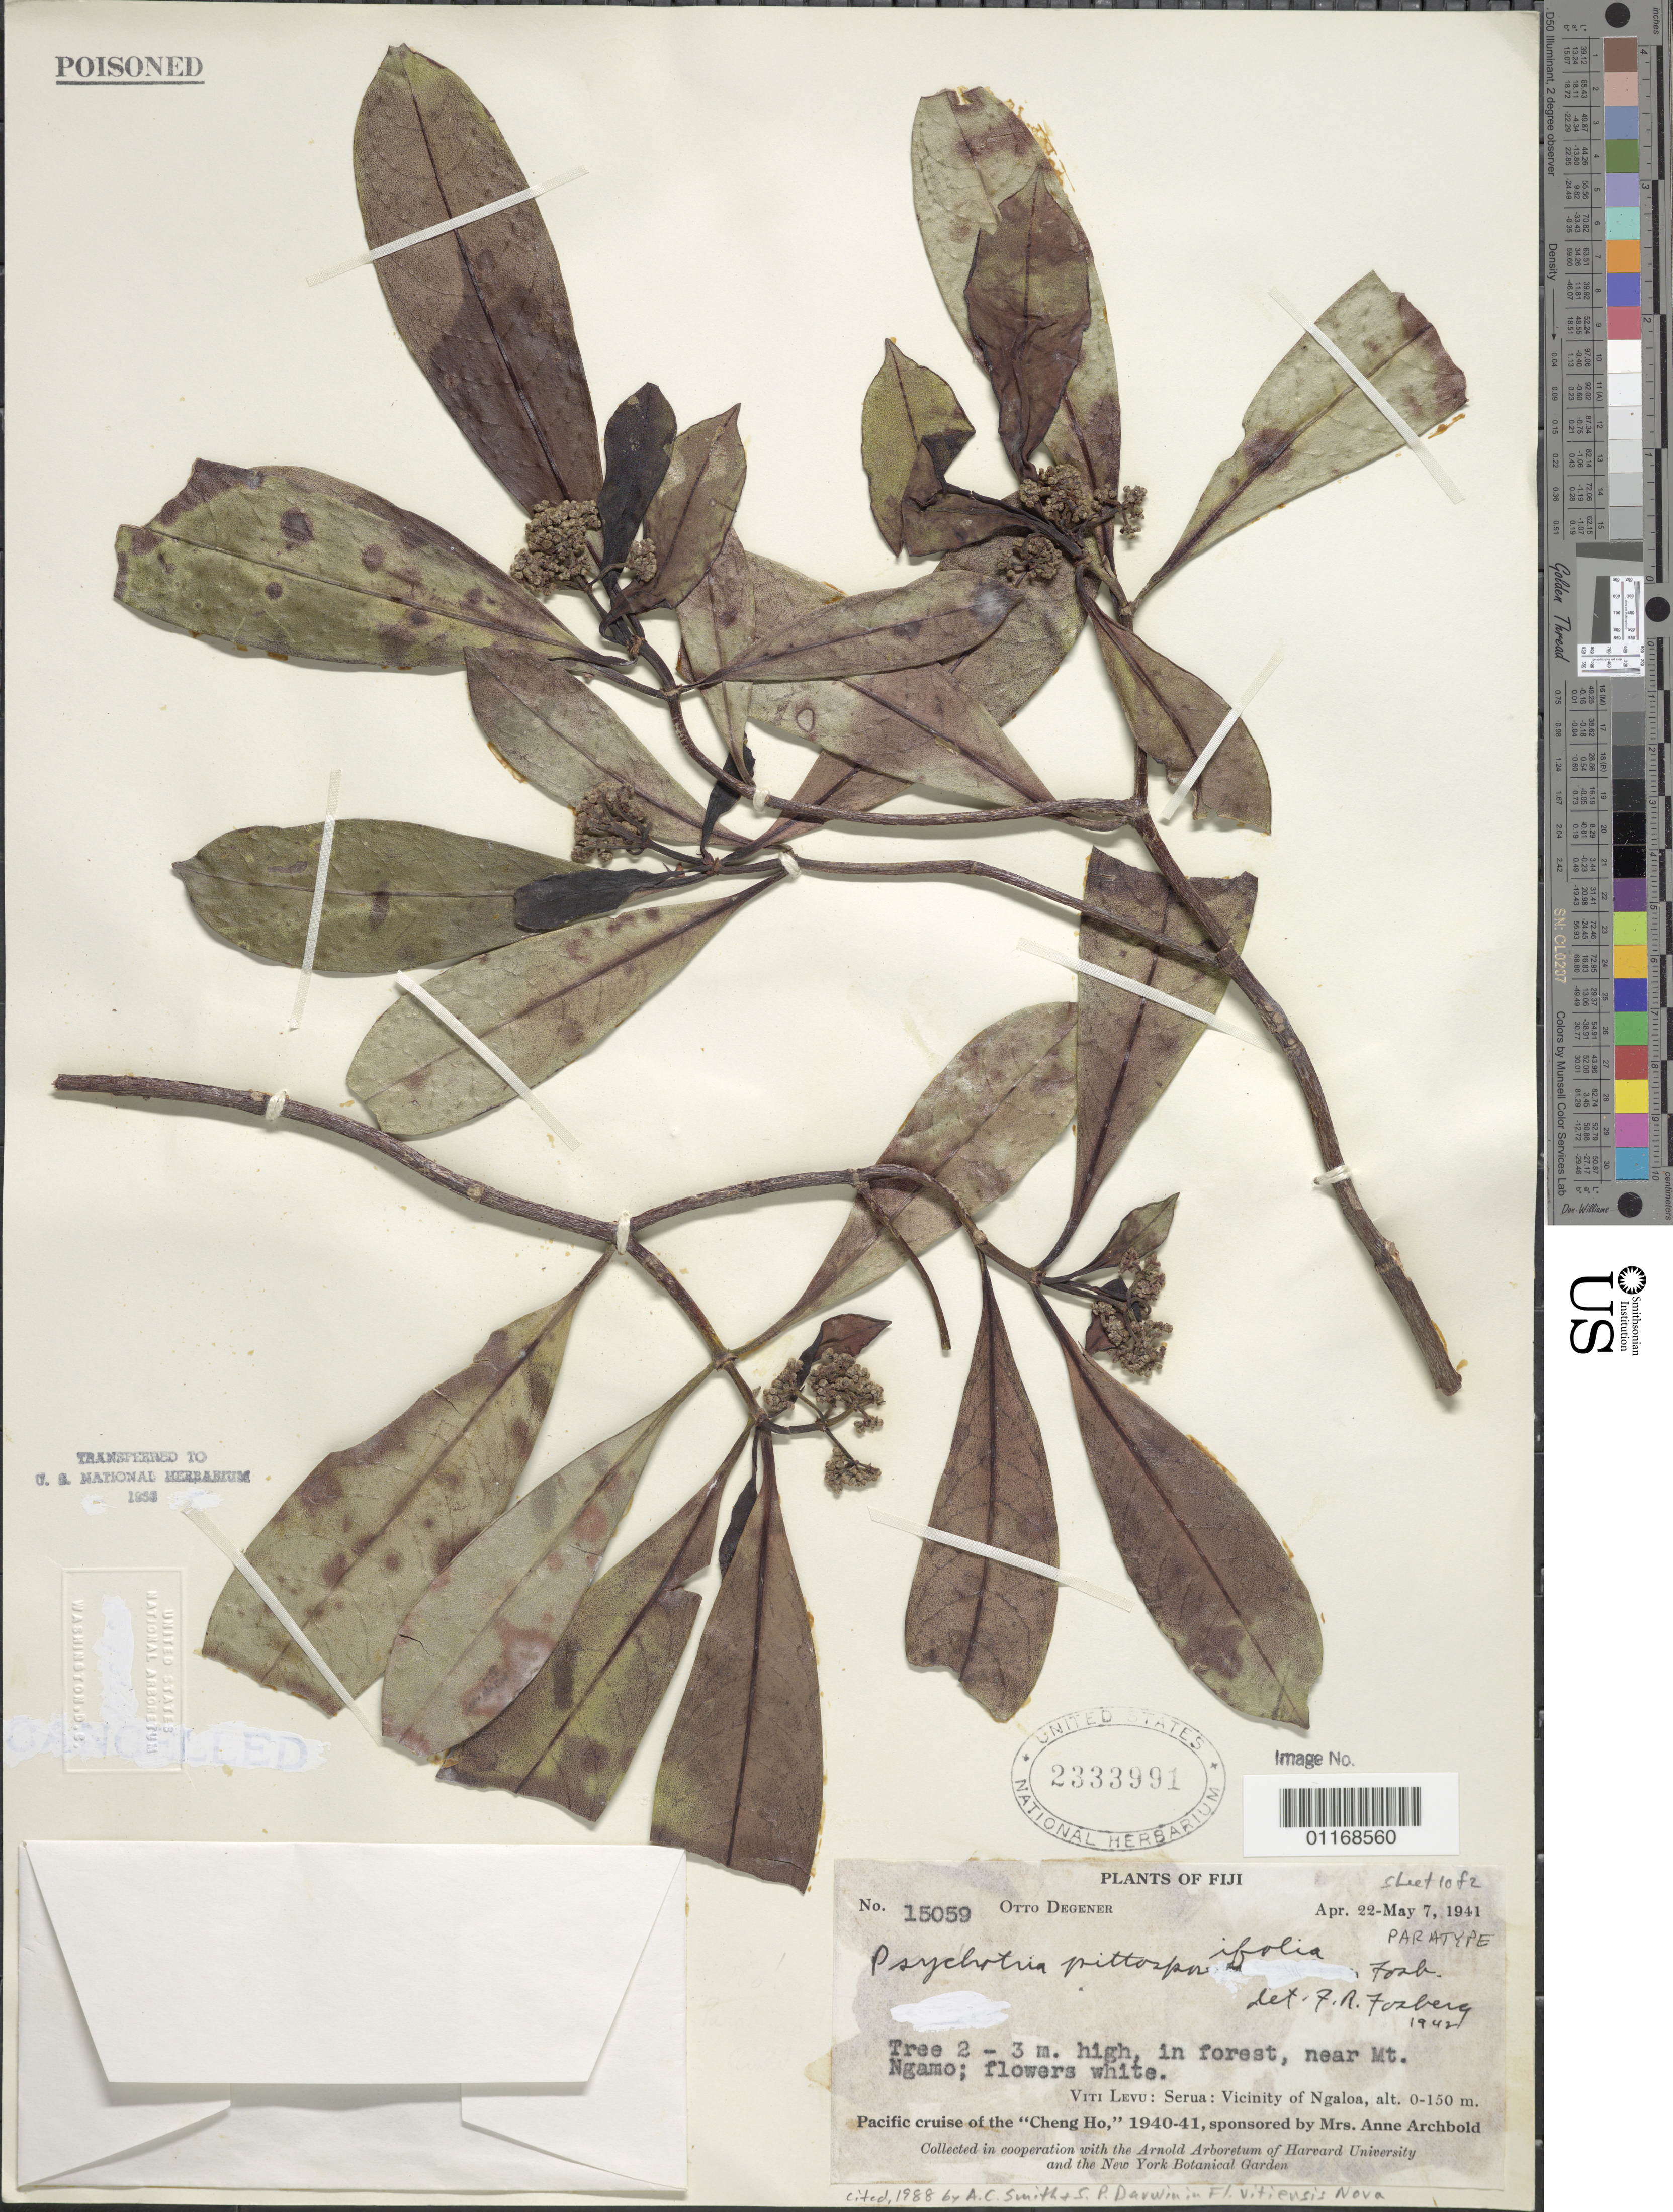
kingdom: Plantae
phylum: Tracheophyta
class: Magnoliopsida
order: Gentianales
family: Rubiaceae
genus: Psychotria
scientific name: Psychotria pittosporifolia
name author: Fosberg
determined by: Fosberg, F. R.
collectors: O. Degener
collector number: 15059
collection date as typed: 22 Apr 1941 to 07 May 1941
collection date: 1941-04-22/1941-05-07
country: Fiji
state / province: Central Division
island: Viti Levu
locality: Serua Prov., vicinity of ngaloa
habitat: forest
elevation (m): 0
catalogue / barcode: US 2333991